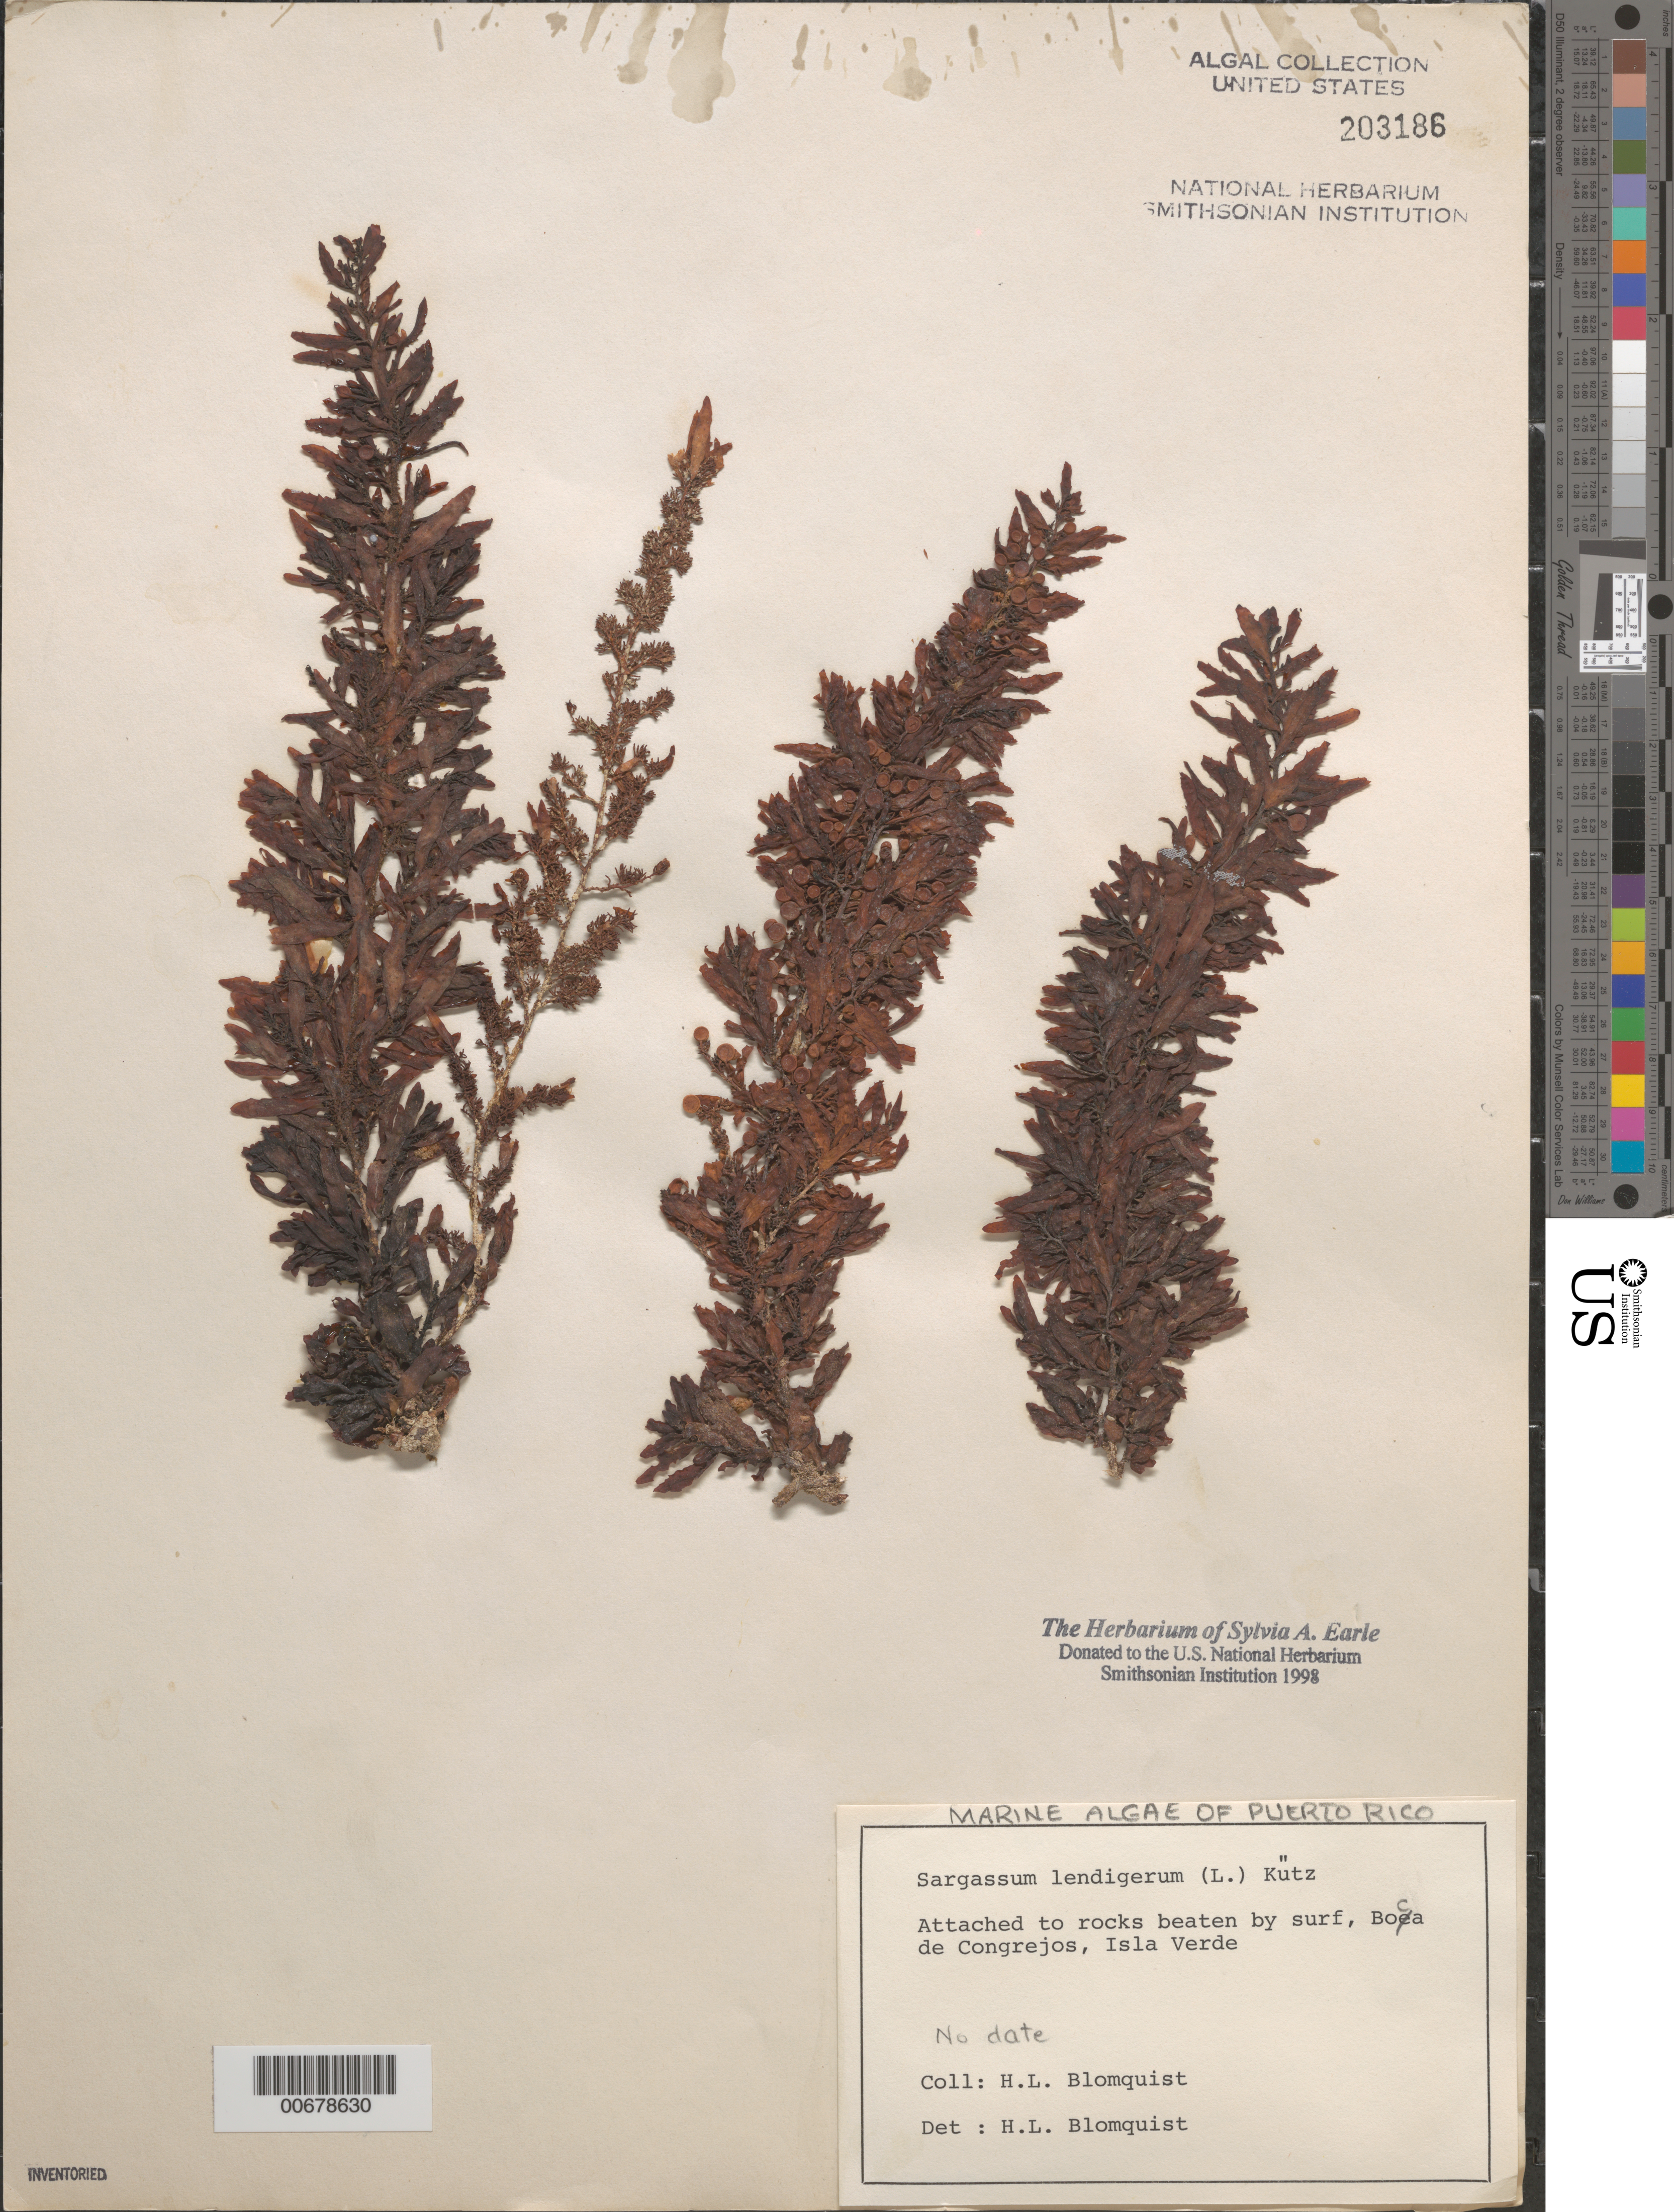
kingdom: Chromista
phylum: Ochrophyta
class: Phaeophyceae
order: Fucales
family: Sargassaceae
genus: Sargassum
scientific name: Sargassum lendigerum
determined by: Blomquist, H. L.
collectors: H. Blomquist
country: Puerto Rico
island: Isla Verde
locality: Boca de Congrejos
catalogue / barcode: US 203186